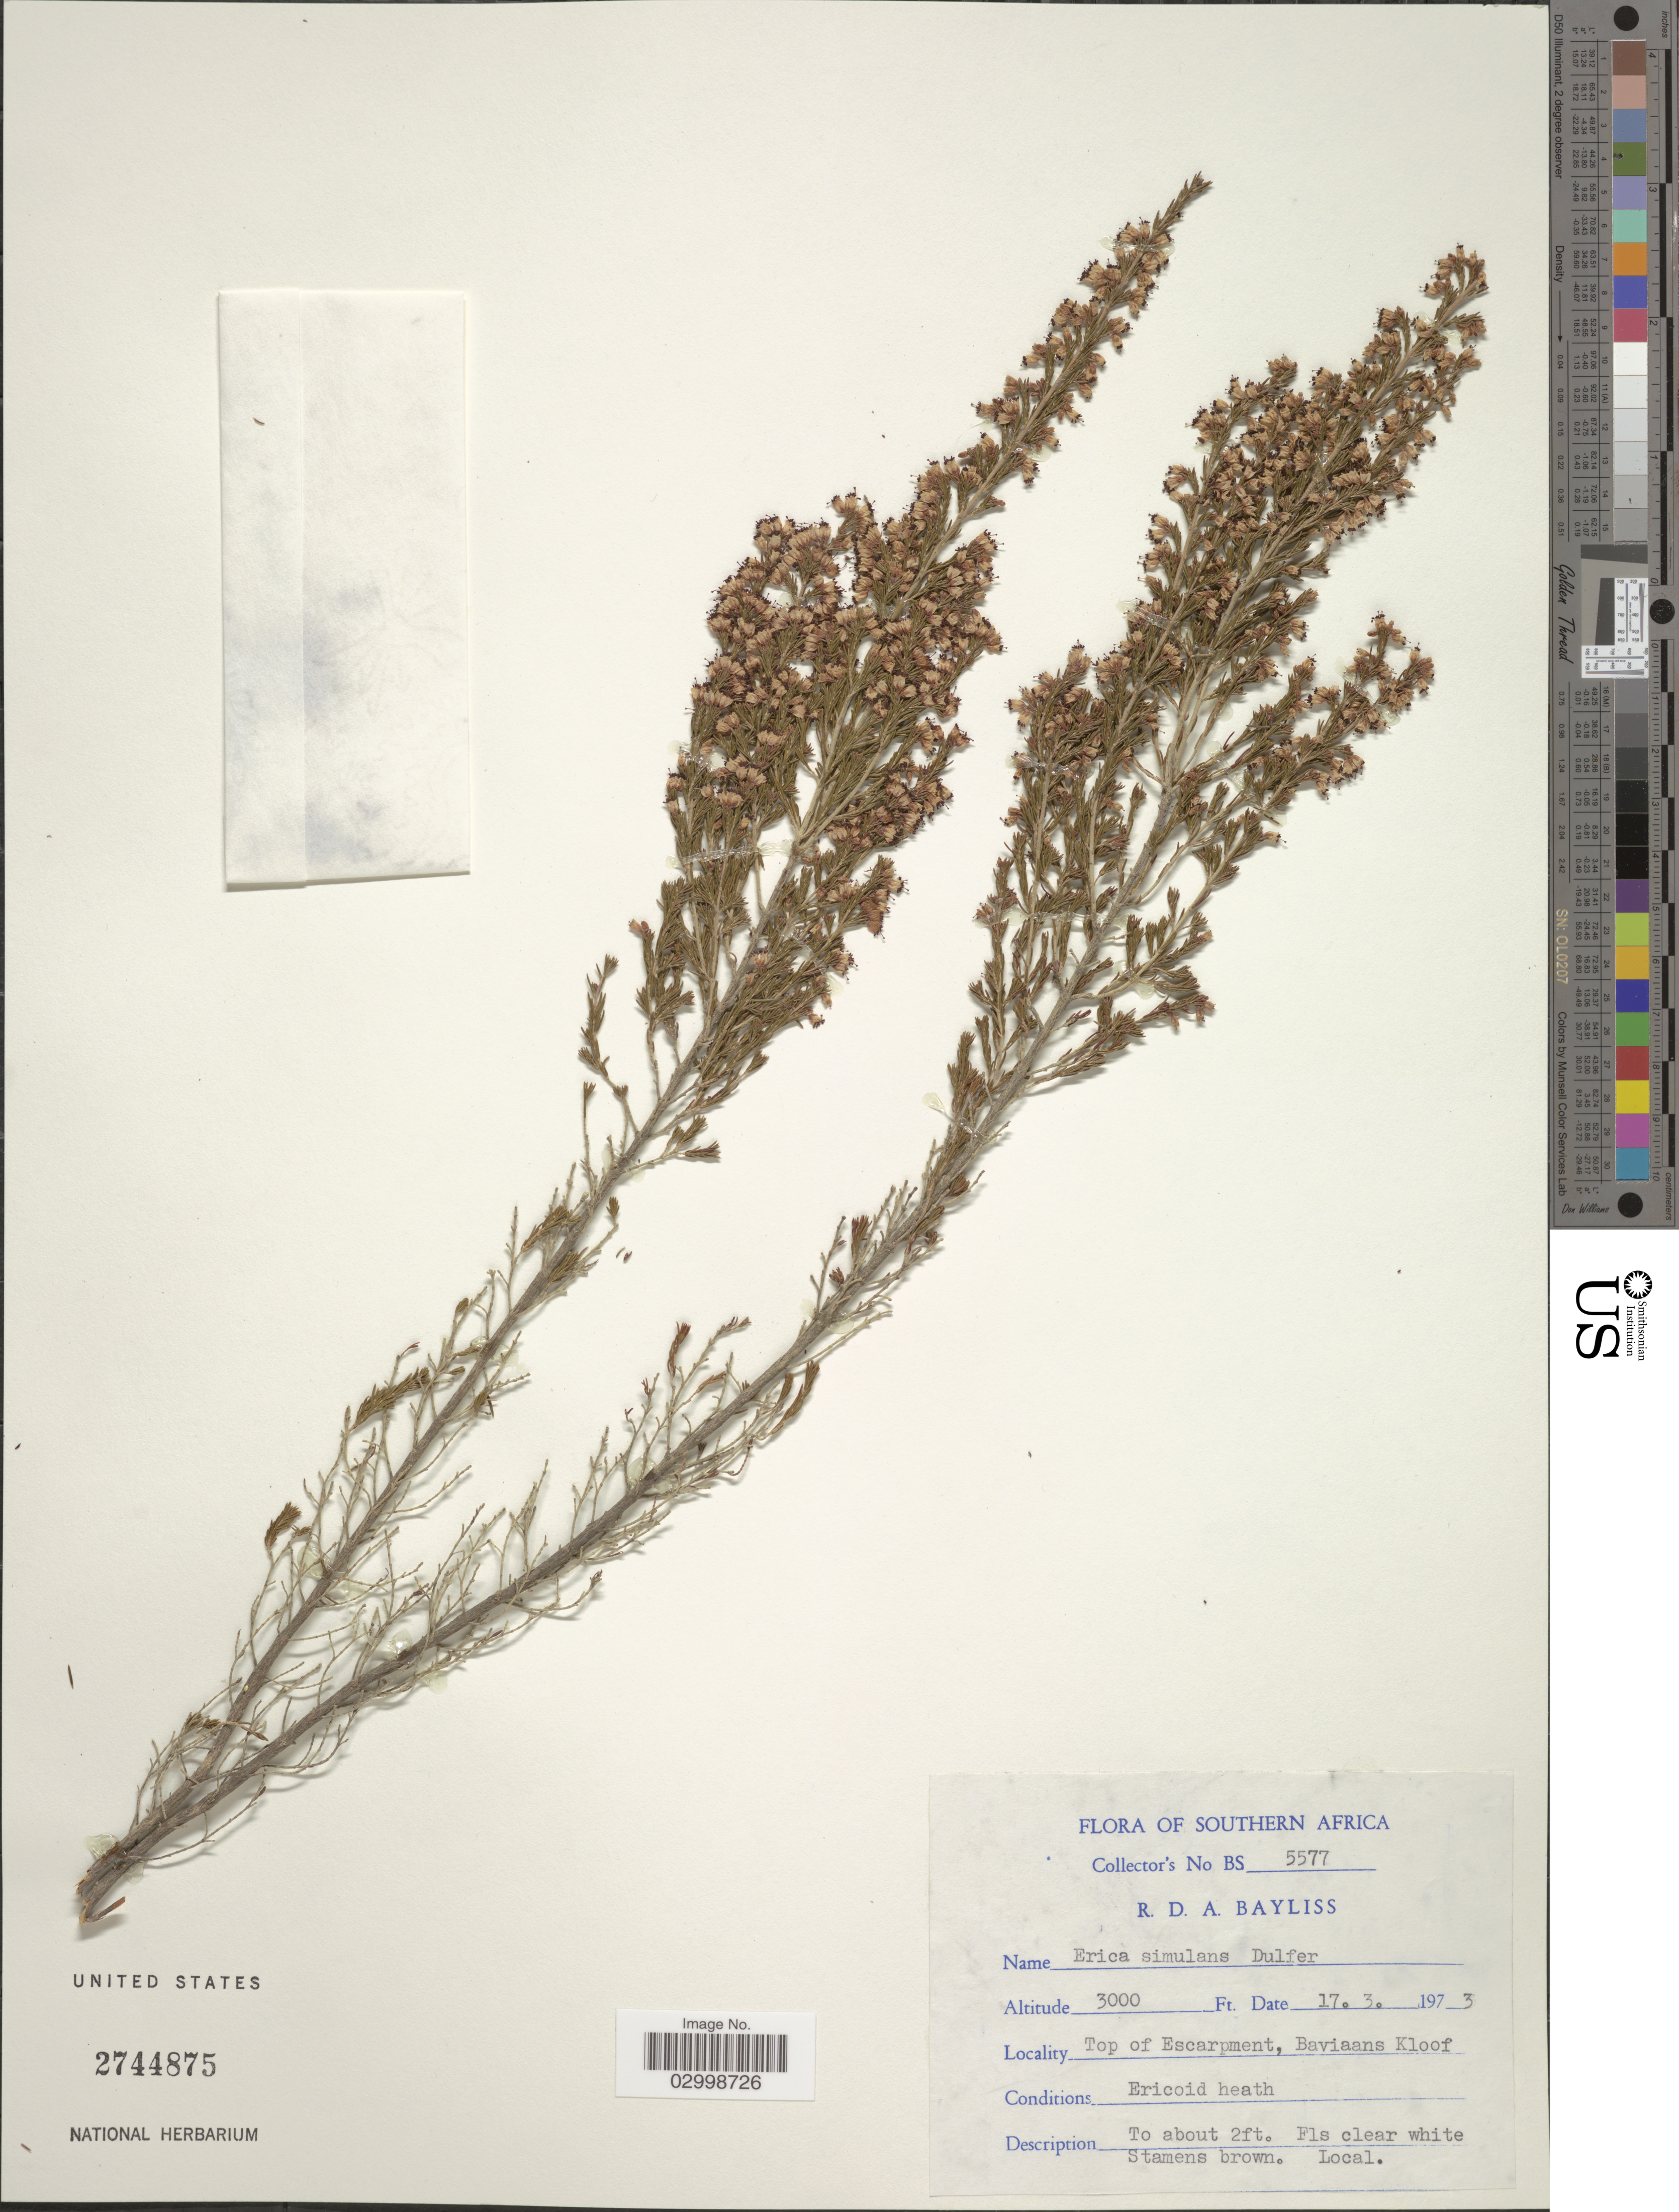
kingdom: Plantae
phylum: Tracheophyta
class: Magnoliopsida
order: Ericales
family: Ericaceae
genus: Erica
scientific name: Erica simulans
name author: Dulfer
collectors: R. Bayliss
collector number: BS5577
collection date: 1973-03-17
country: South Africa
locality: Southern Africa. Top of Escarpment, Baviaans Kloof.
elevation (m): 914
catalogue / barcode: US 2744875